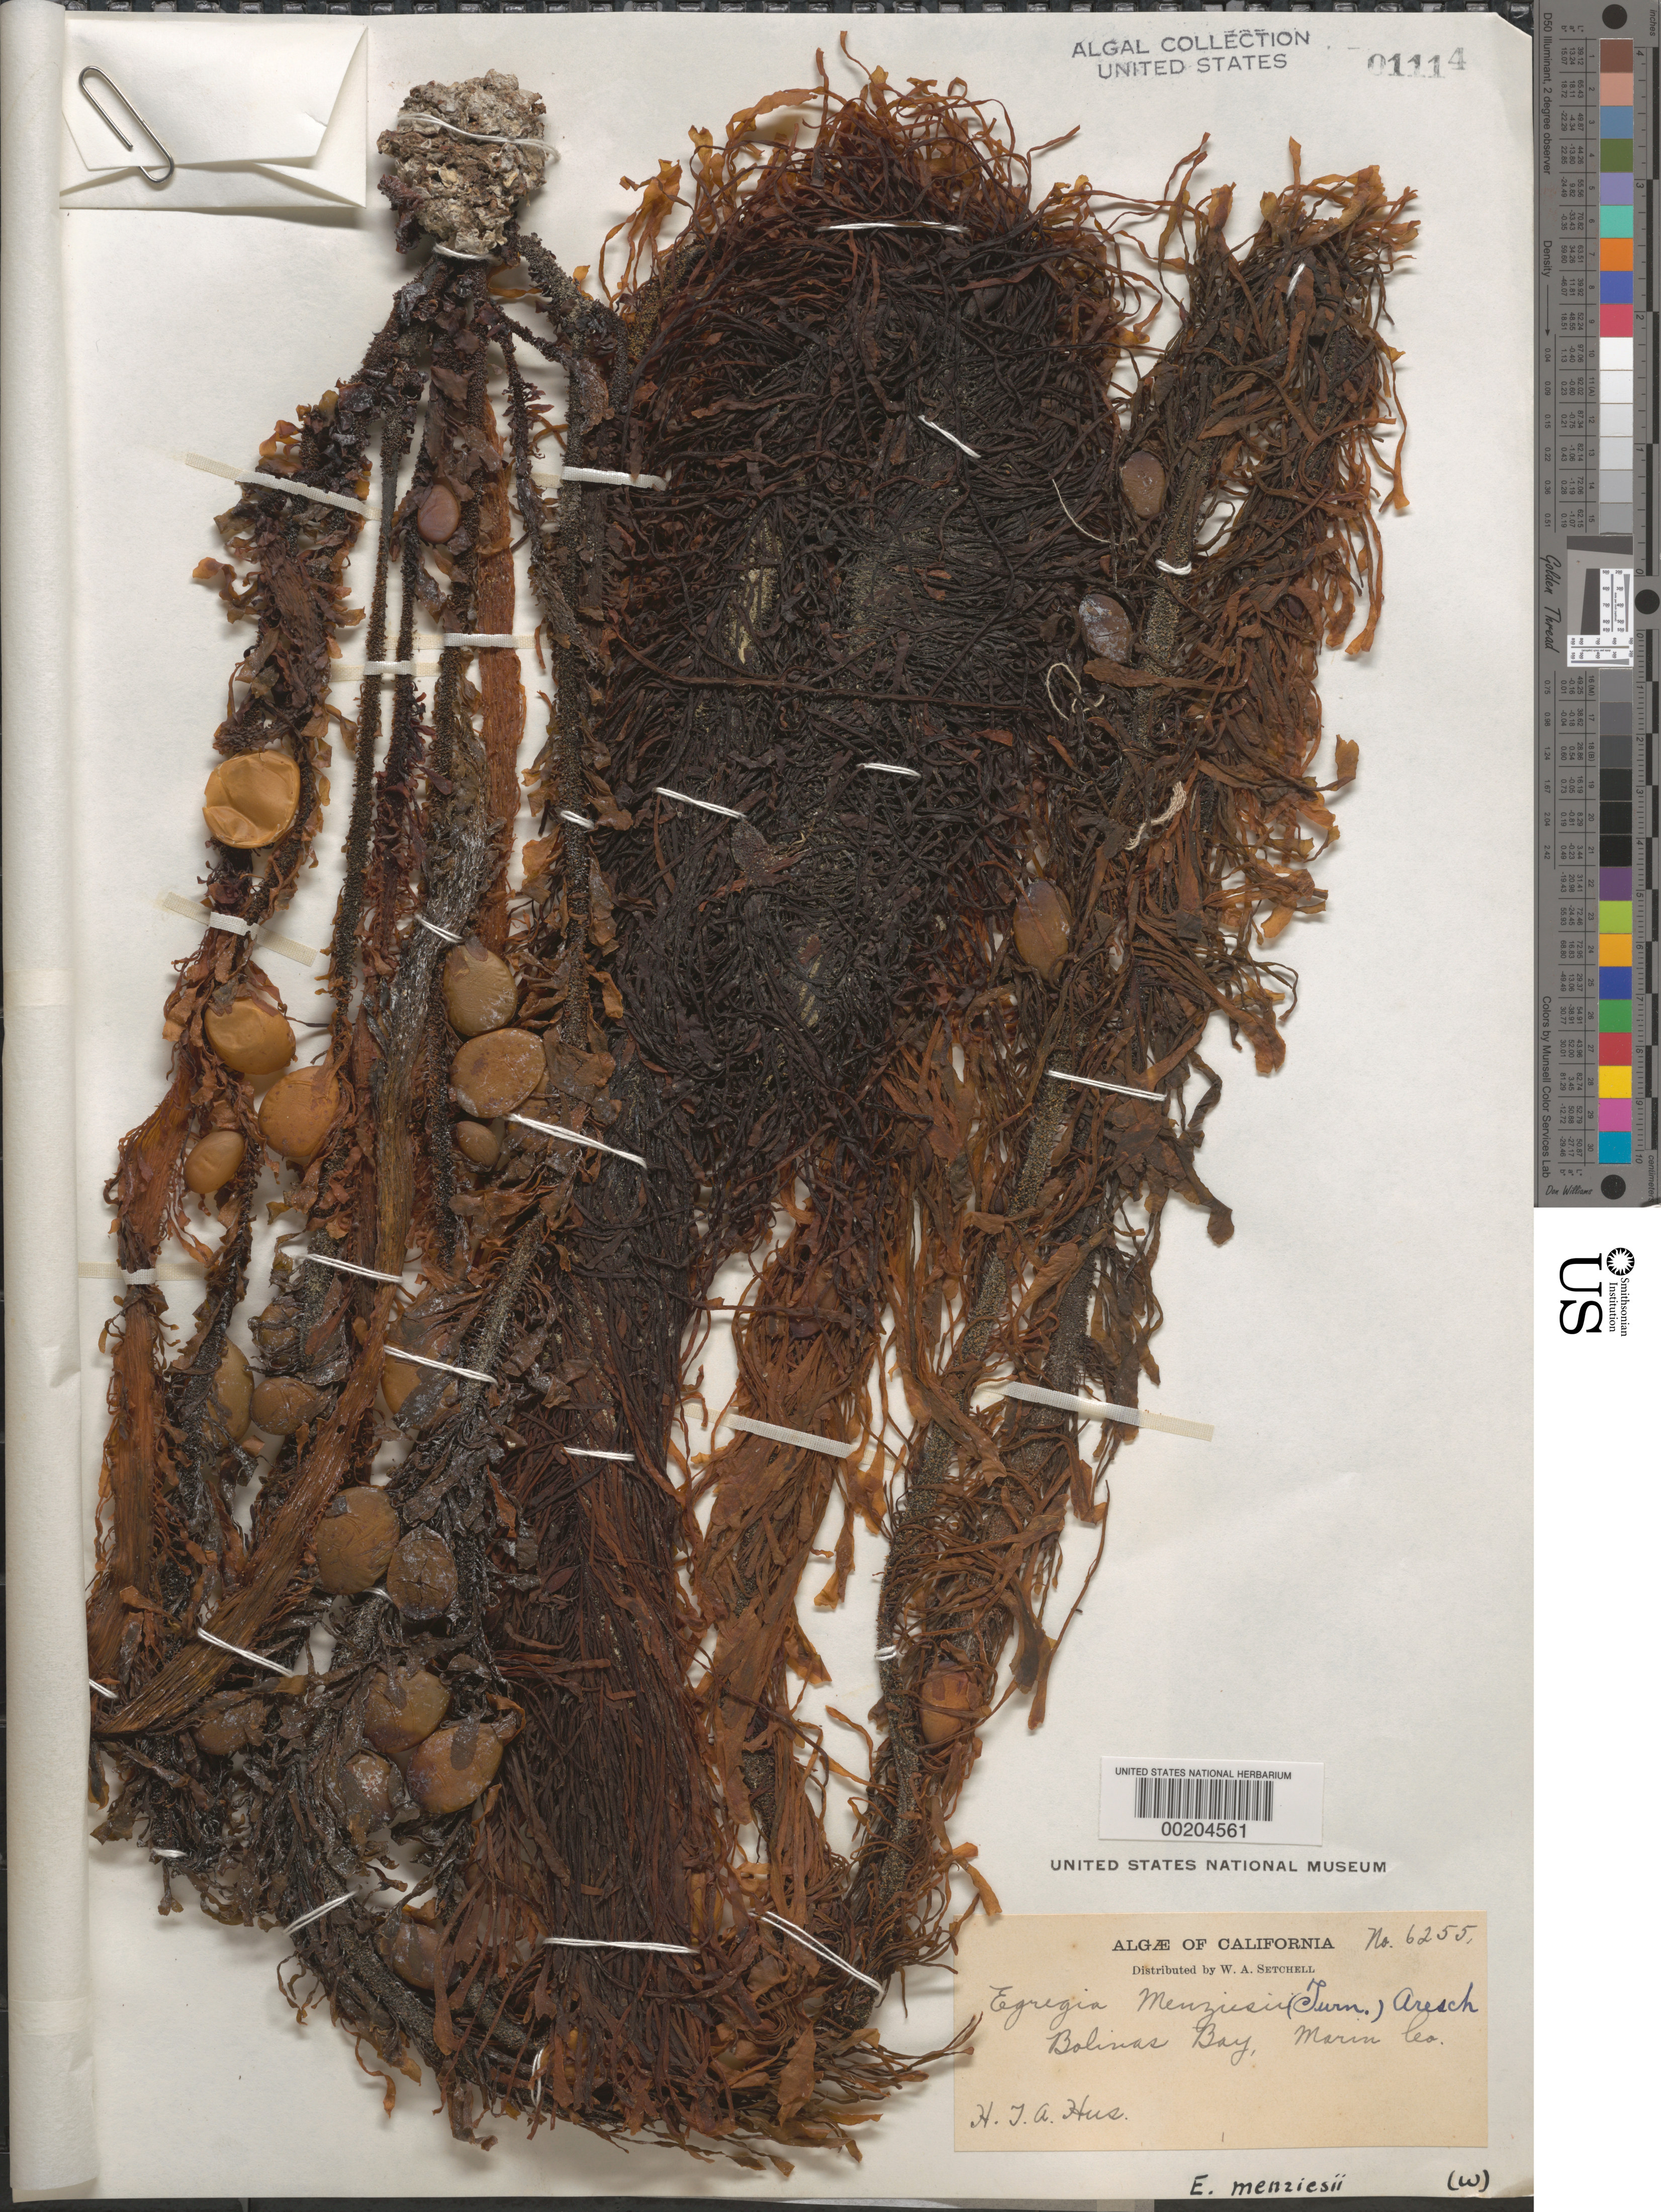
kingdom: Chromista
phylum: Ochrophyta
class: Phaeophyceae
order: Laminariales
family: Lessoniaceae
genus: Egregia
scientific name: Egregia menziesii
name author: (Turner) Aresch.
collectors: H. T. A. Hus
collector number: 6255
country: United States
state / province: California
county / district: Marin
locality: Bolinas Bay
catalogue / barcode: US 1114